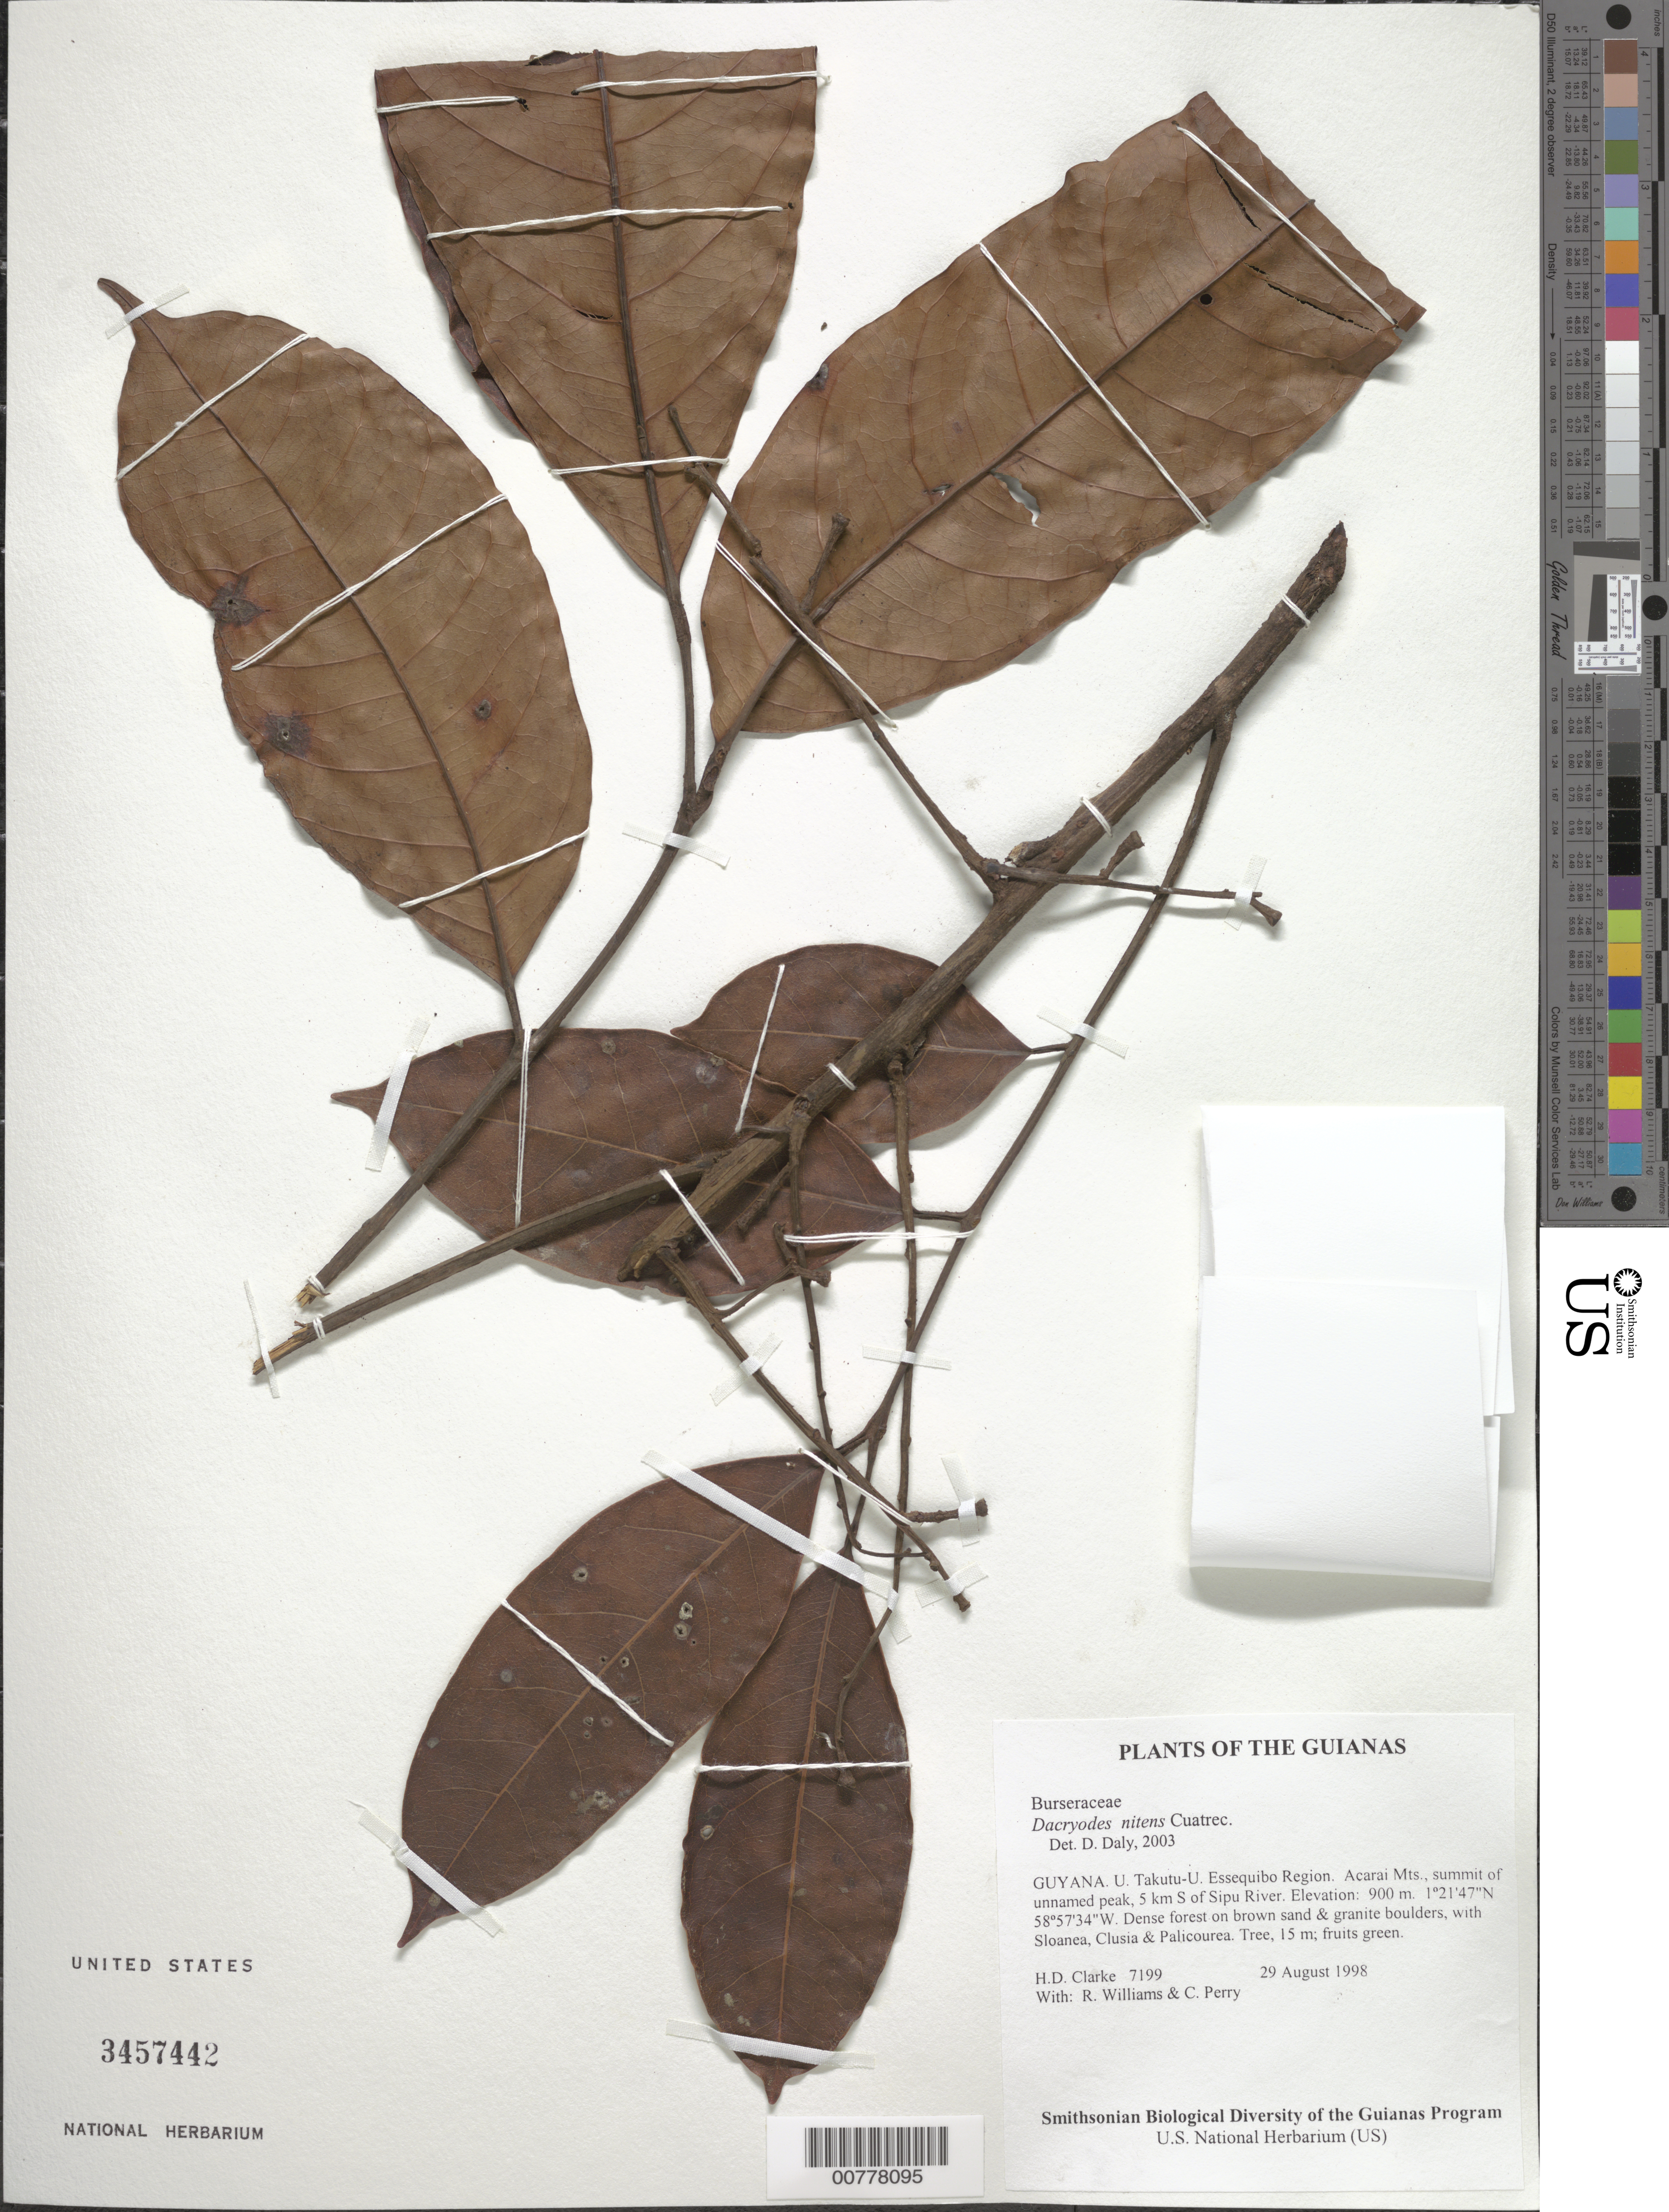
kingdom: Plantae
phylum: Tracheophyta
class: Magnoliopsida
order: Sapindales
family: Burseraceae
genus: Dacryodes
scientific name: Dacryodes nitens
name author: Cuatrec.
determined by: Daly, D. C.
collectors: H. D. Clarke, R. Williams & C. Perry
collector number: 7199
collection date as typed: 29 August 1998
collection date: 1998-08-29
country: Guyana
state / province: U. Takutu-U. Essequibo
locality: Acarai Mts., summit of unnamed peak, 5 km S of Sipu River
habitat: Dense forest on brown sand & granite boulders, with Sloanea, Clusia & Palicourea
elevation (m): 900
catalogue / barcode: US 3457442